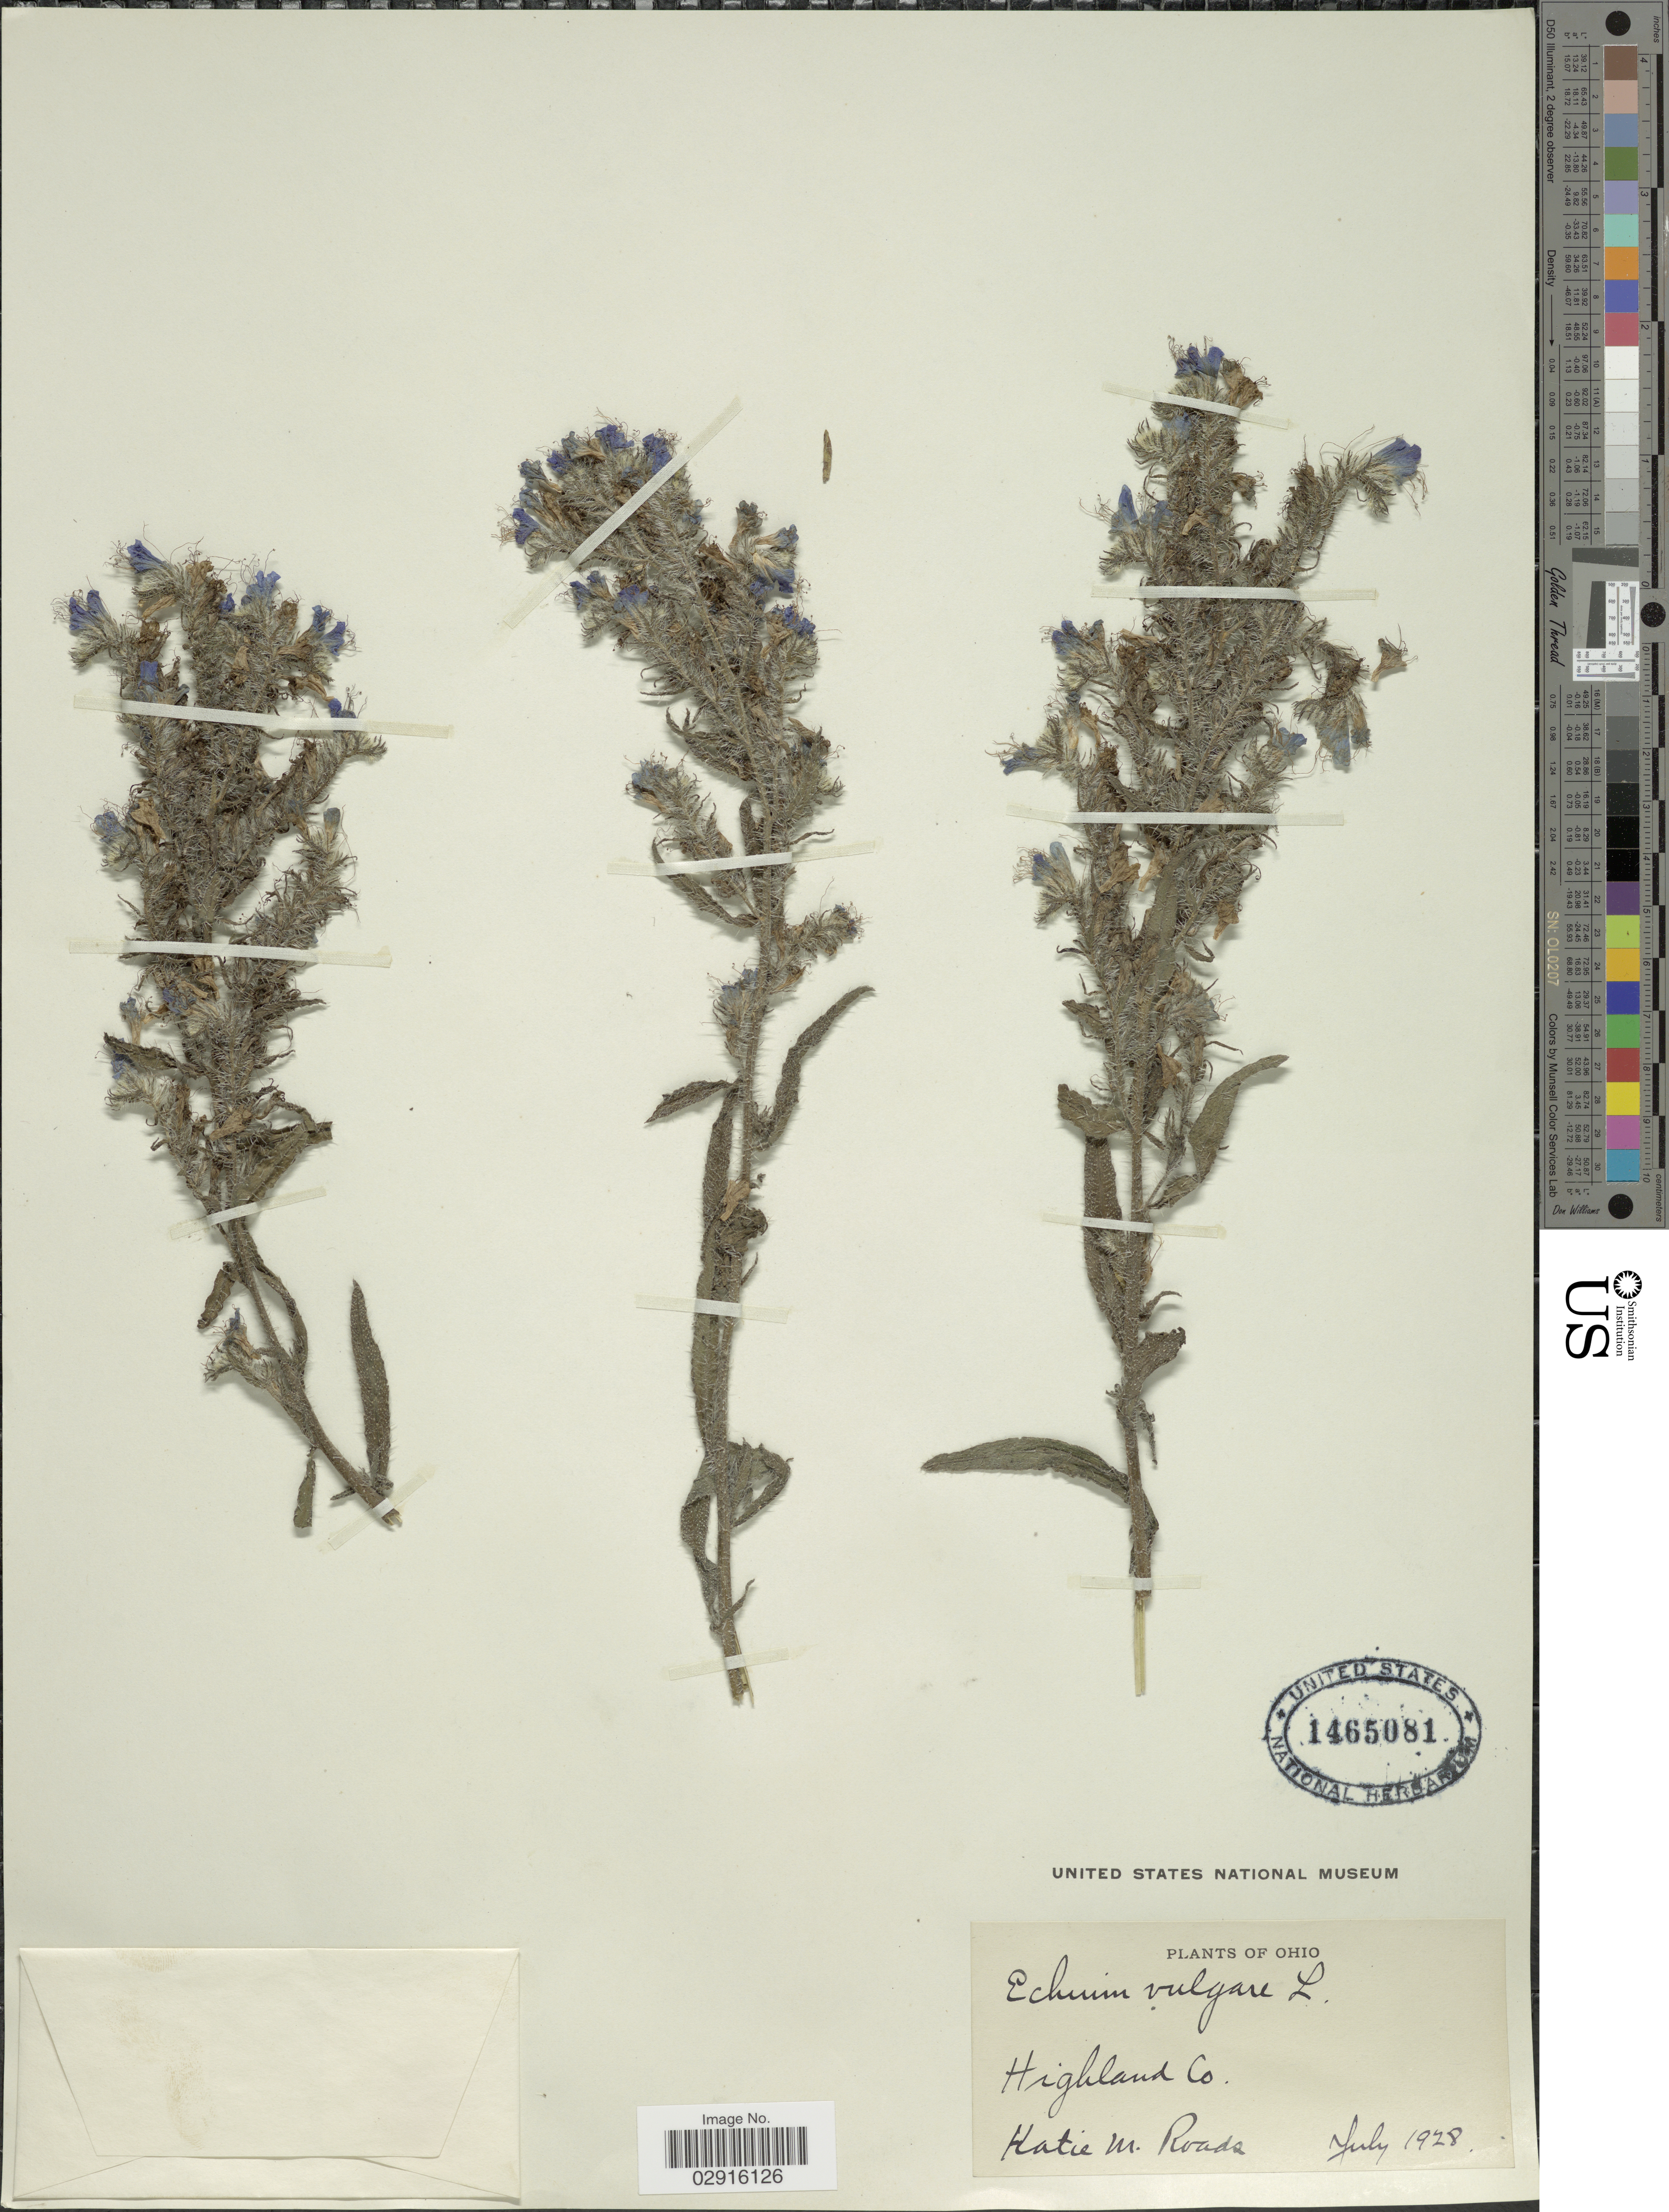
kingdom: Plantae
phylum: Tracheophyta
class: Magnoliopsida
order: Boraginales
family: Boraginaceae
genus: Echium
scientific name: Echium vulgare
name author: L.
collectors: K. Roads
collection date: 1928-07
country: United States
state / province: Ohio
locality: Highland Co.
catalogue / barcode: US 1465081